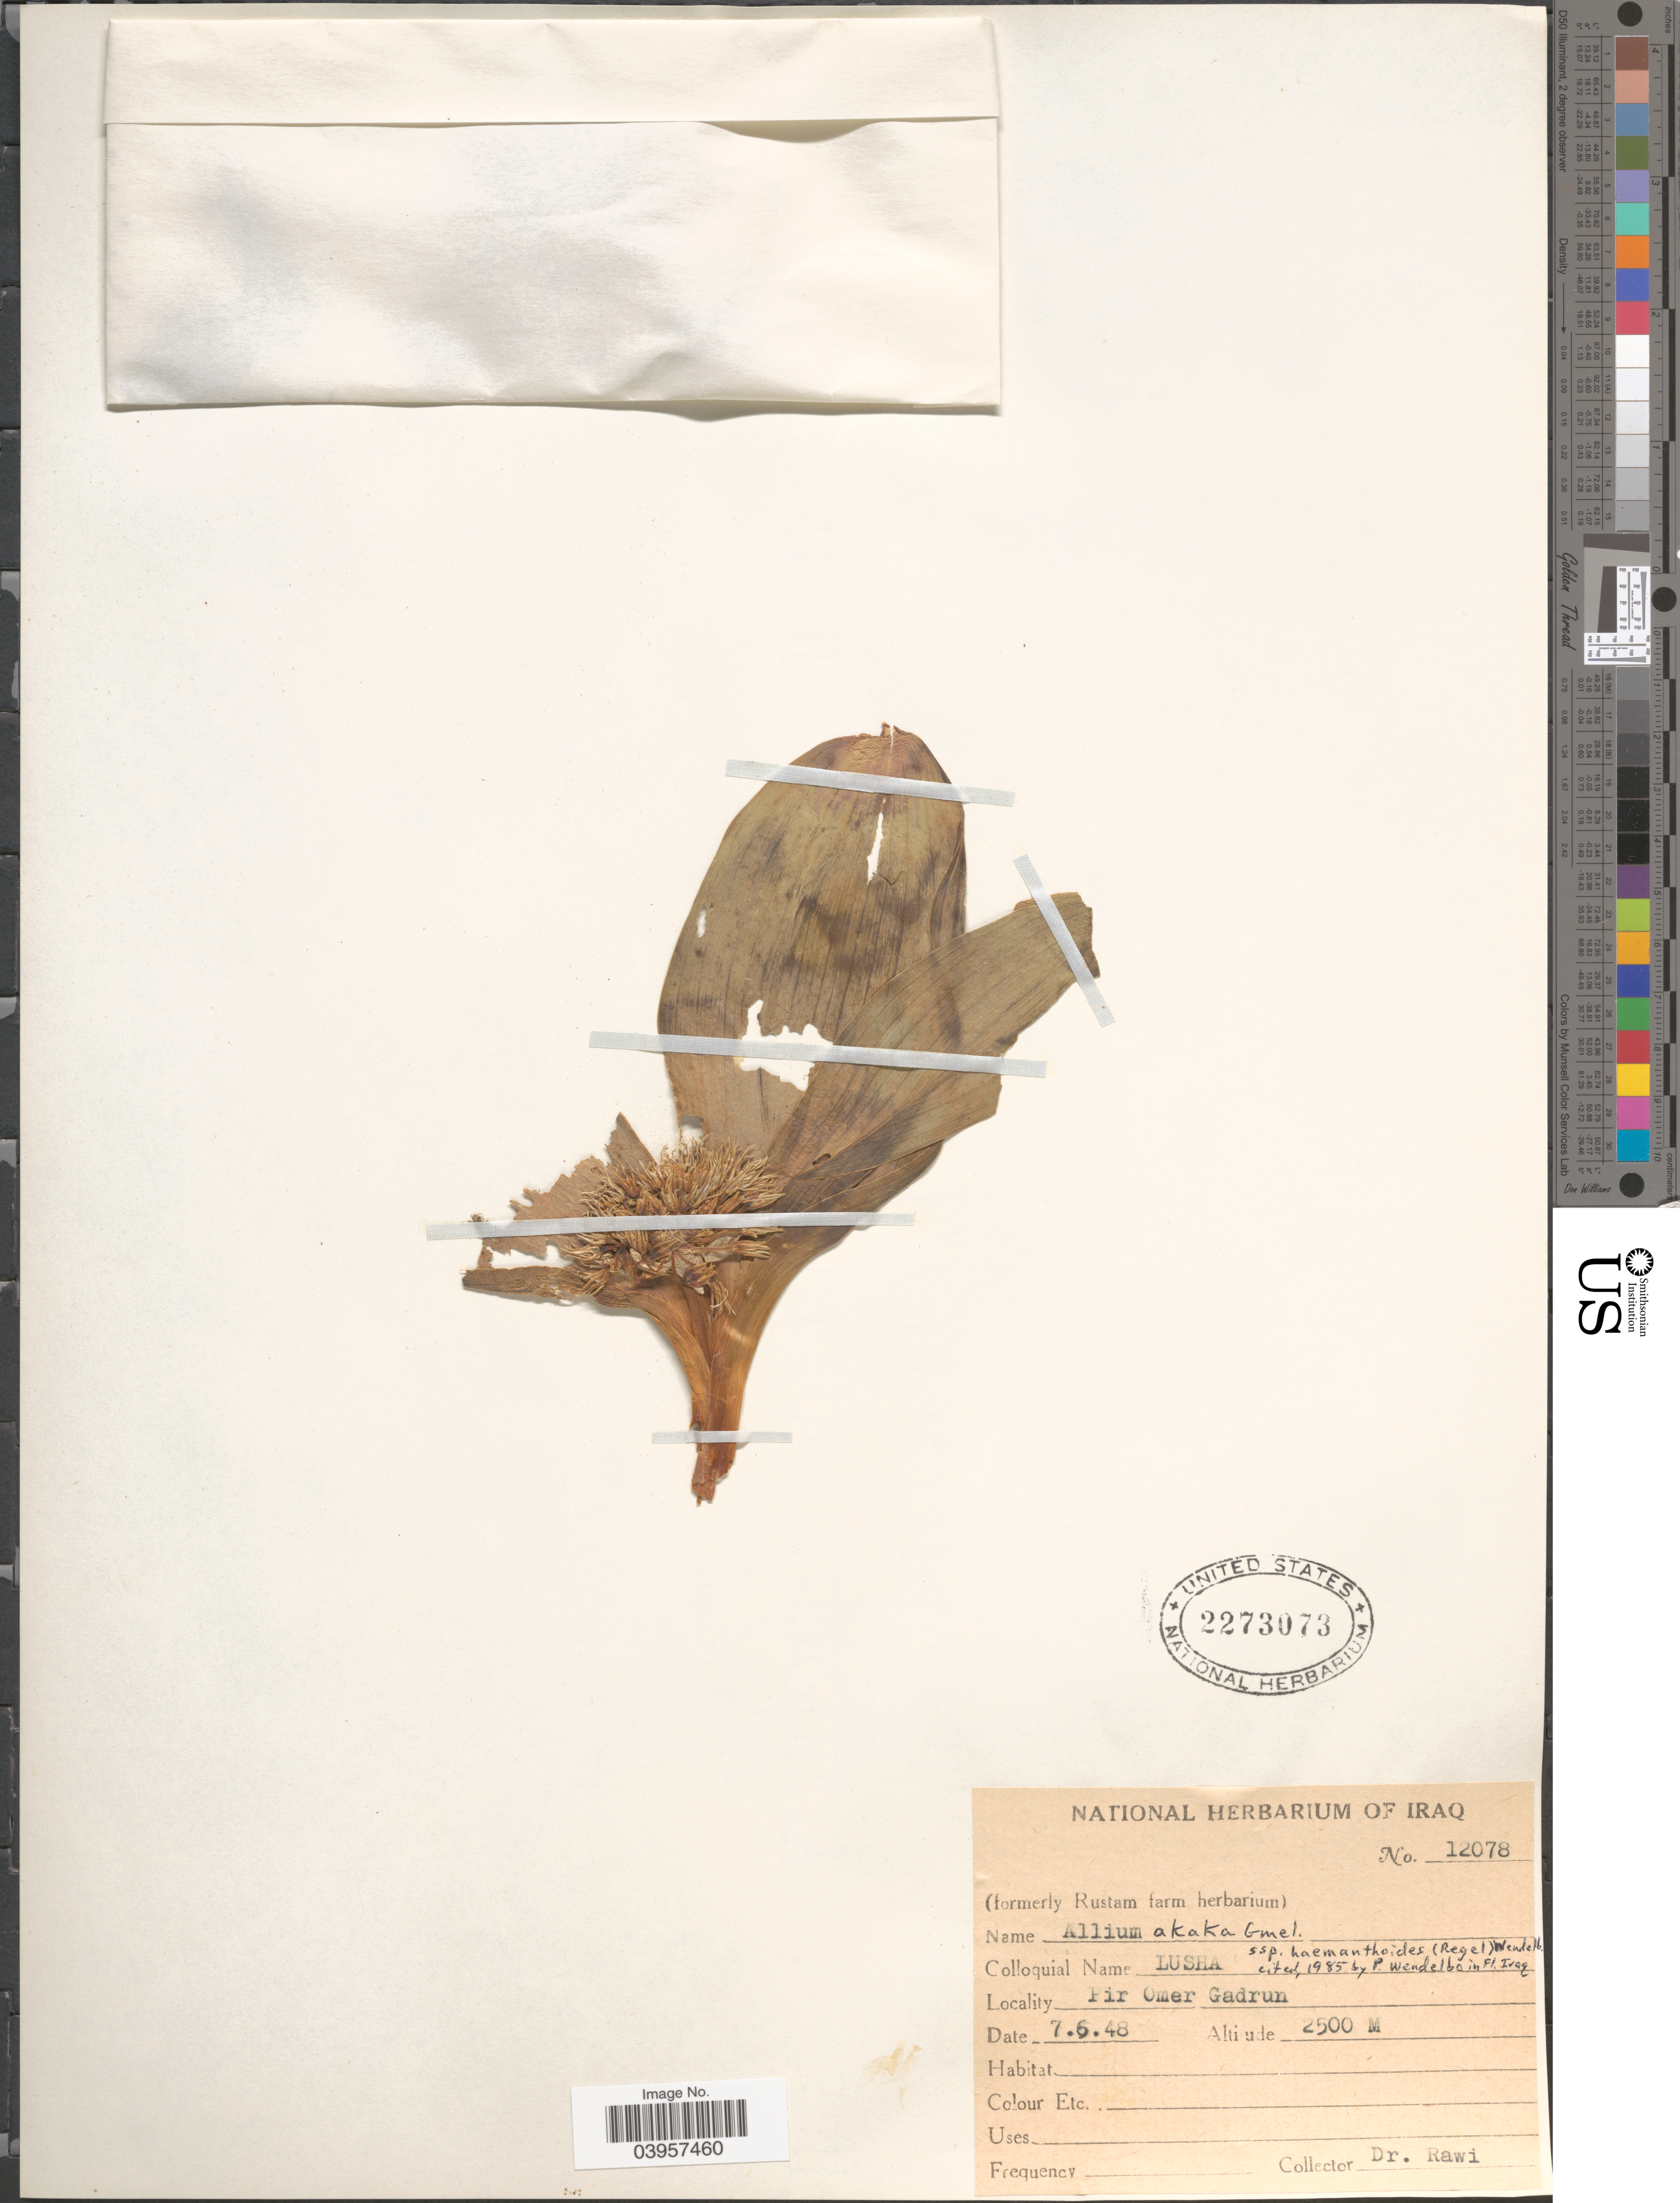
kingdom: Plantae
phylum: Tracheophyta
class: Liliopsida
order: Asparagales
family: Amaryllidaceae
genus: Allium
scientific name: Allium akaka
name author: S.G. Gmel. & Schult. ex Schult. f.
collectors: -. Rawi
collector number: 12078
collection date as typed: Transcribed d/m/y: 7/6/48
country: Iraq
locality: Pir Omer Gadrun.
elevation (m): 2500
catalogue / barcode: US 2273073